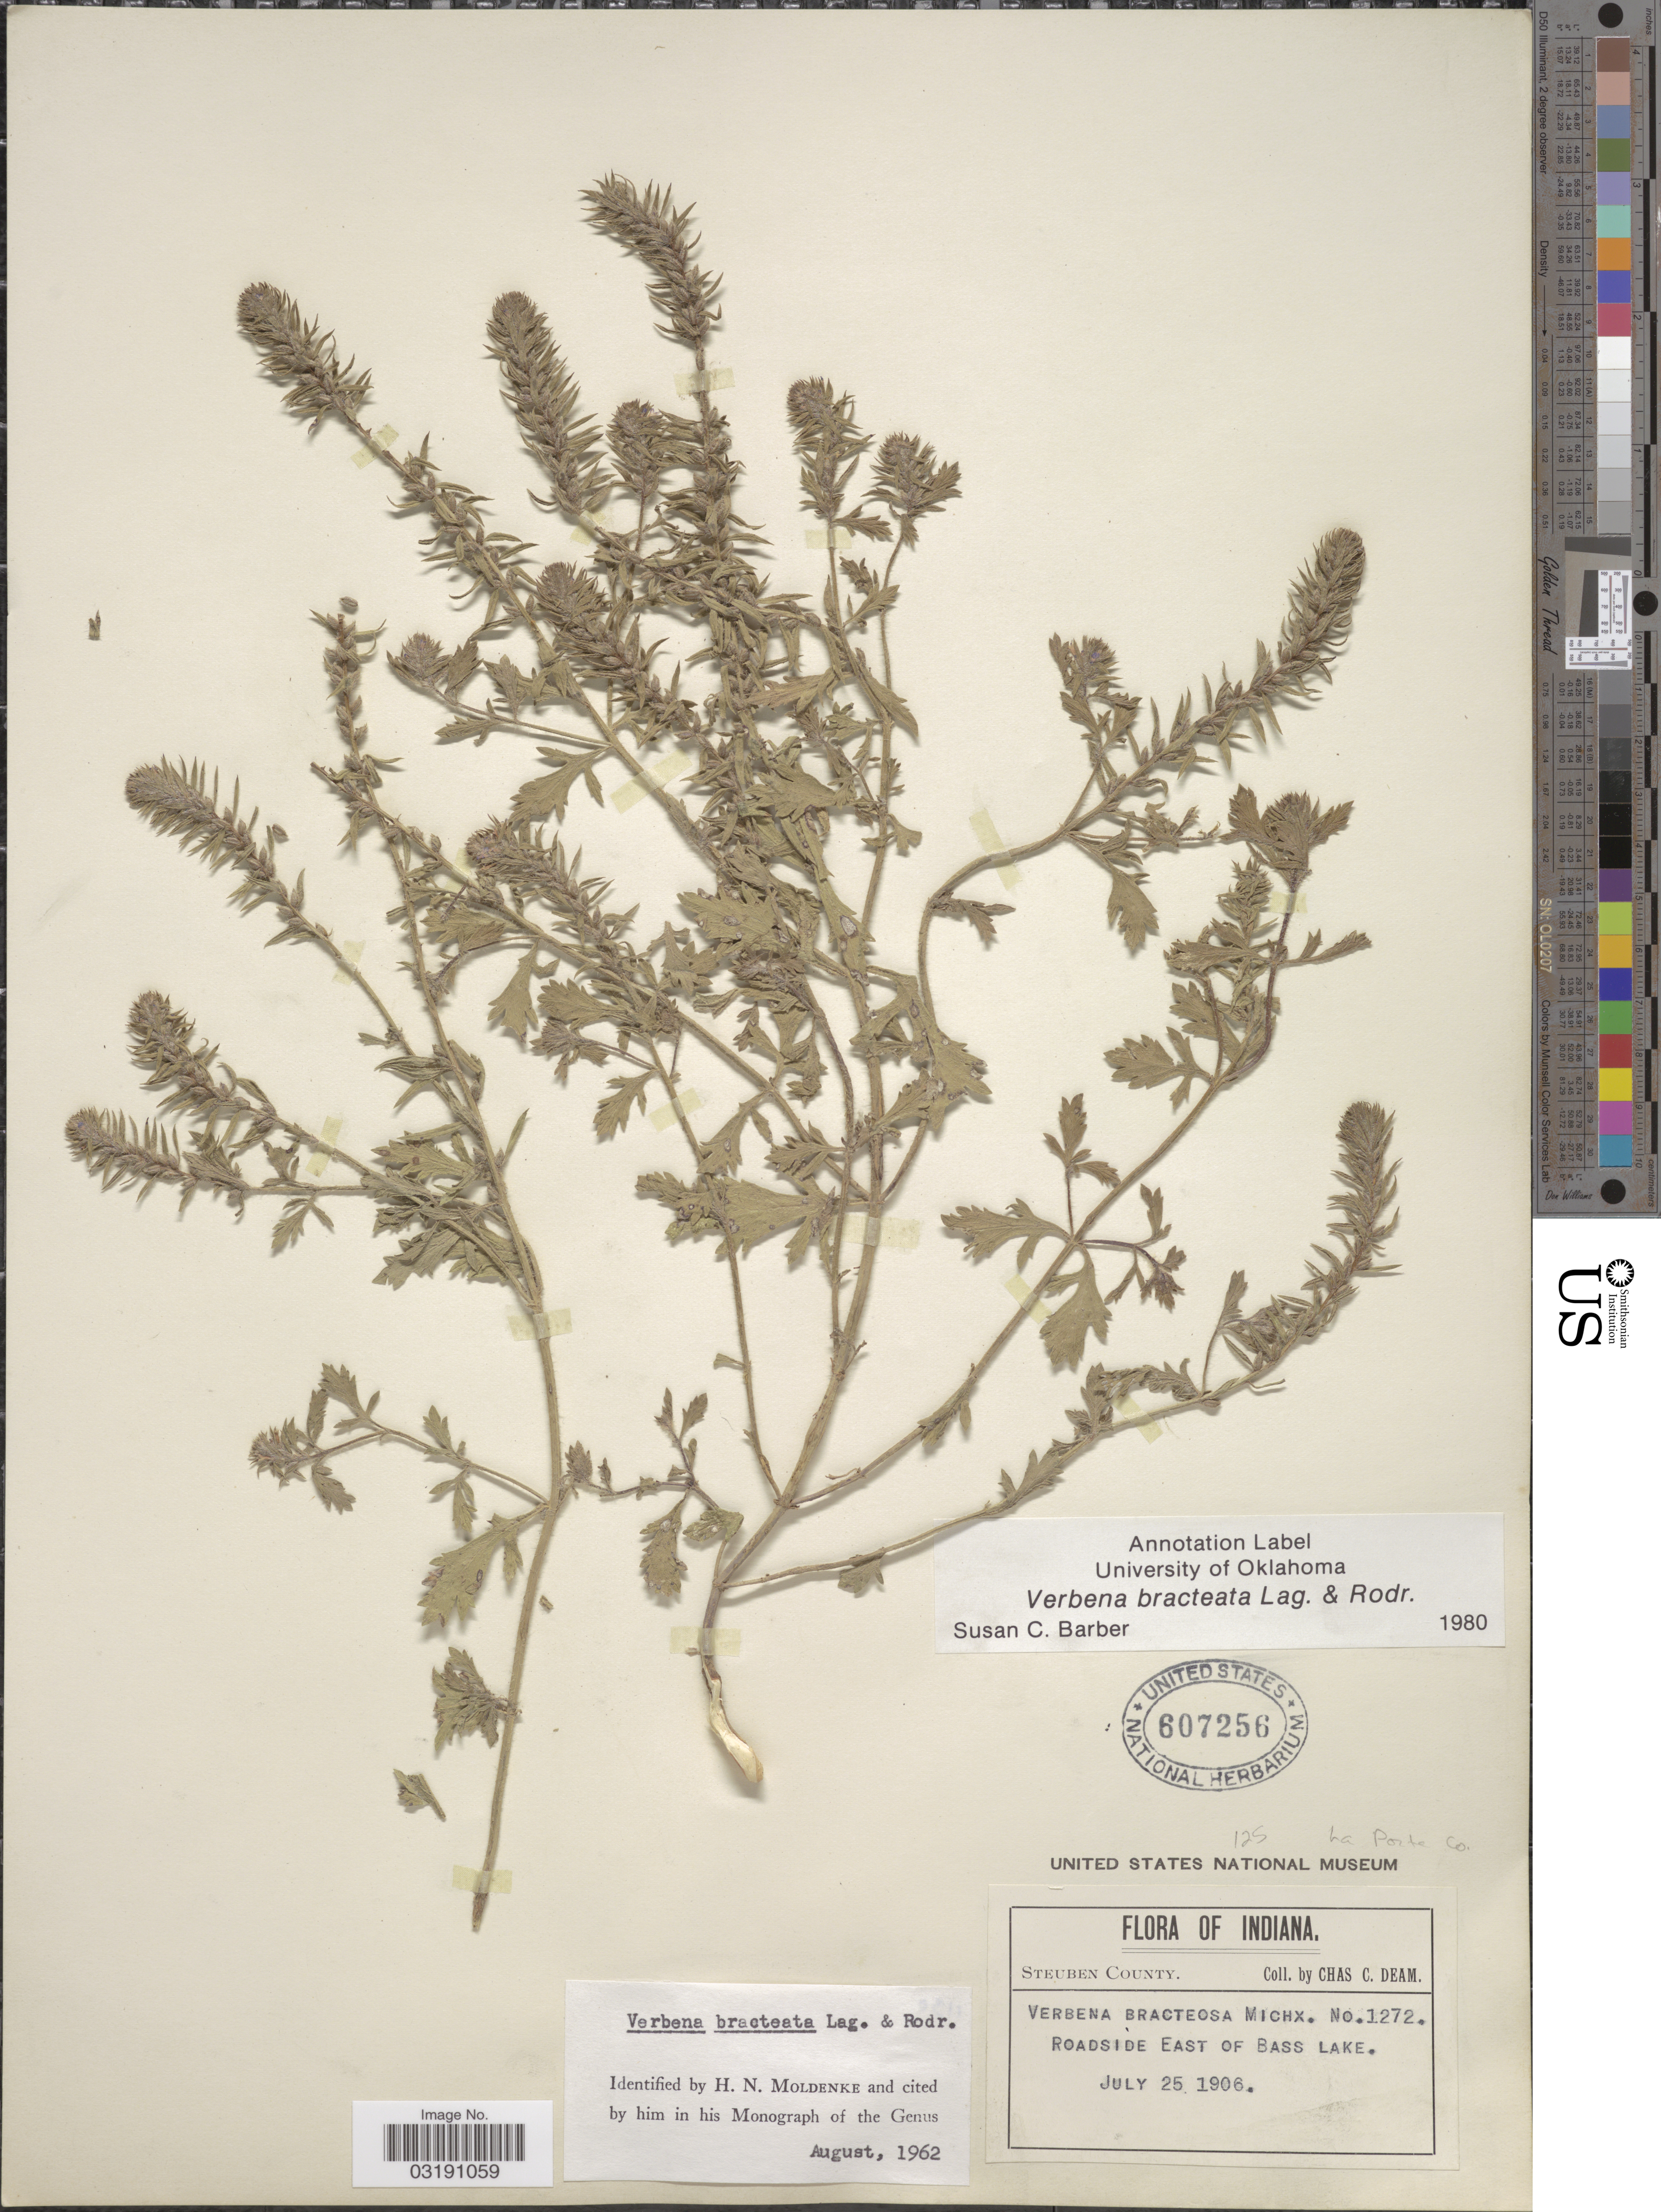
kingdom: Plantae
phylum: Tracheophyta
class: Magnoliopsida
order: Lamiales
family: Verbenaceae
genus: Verbena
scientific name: Verbena bracteata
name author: Cav. ex Lag. & Rodr.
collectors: C. C. Deam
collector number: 1272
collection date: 1906-07-25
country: United States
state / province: Indiana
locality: La Porte Co. Roadside East of Bass Lake.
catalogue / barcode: US 607256